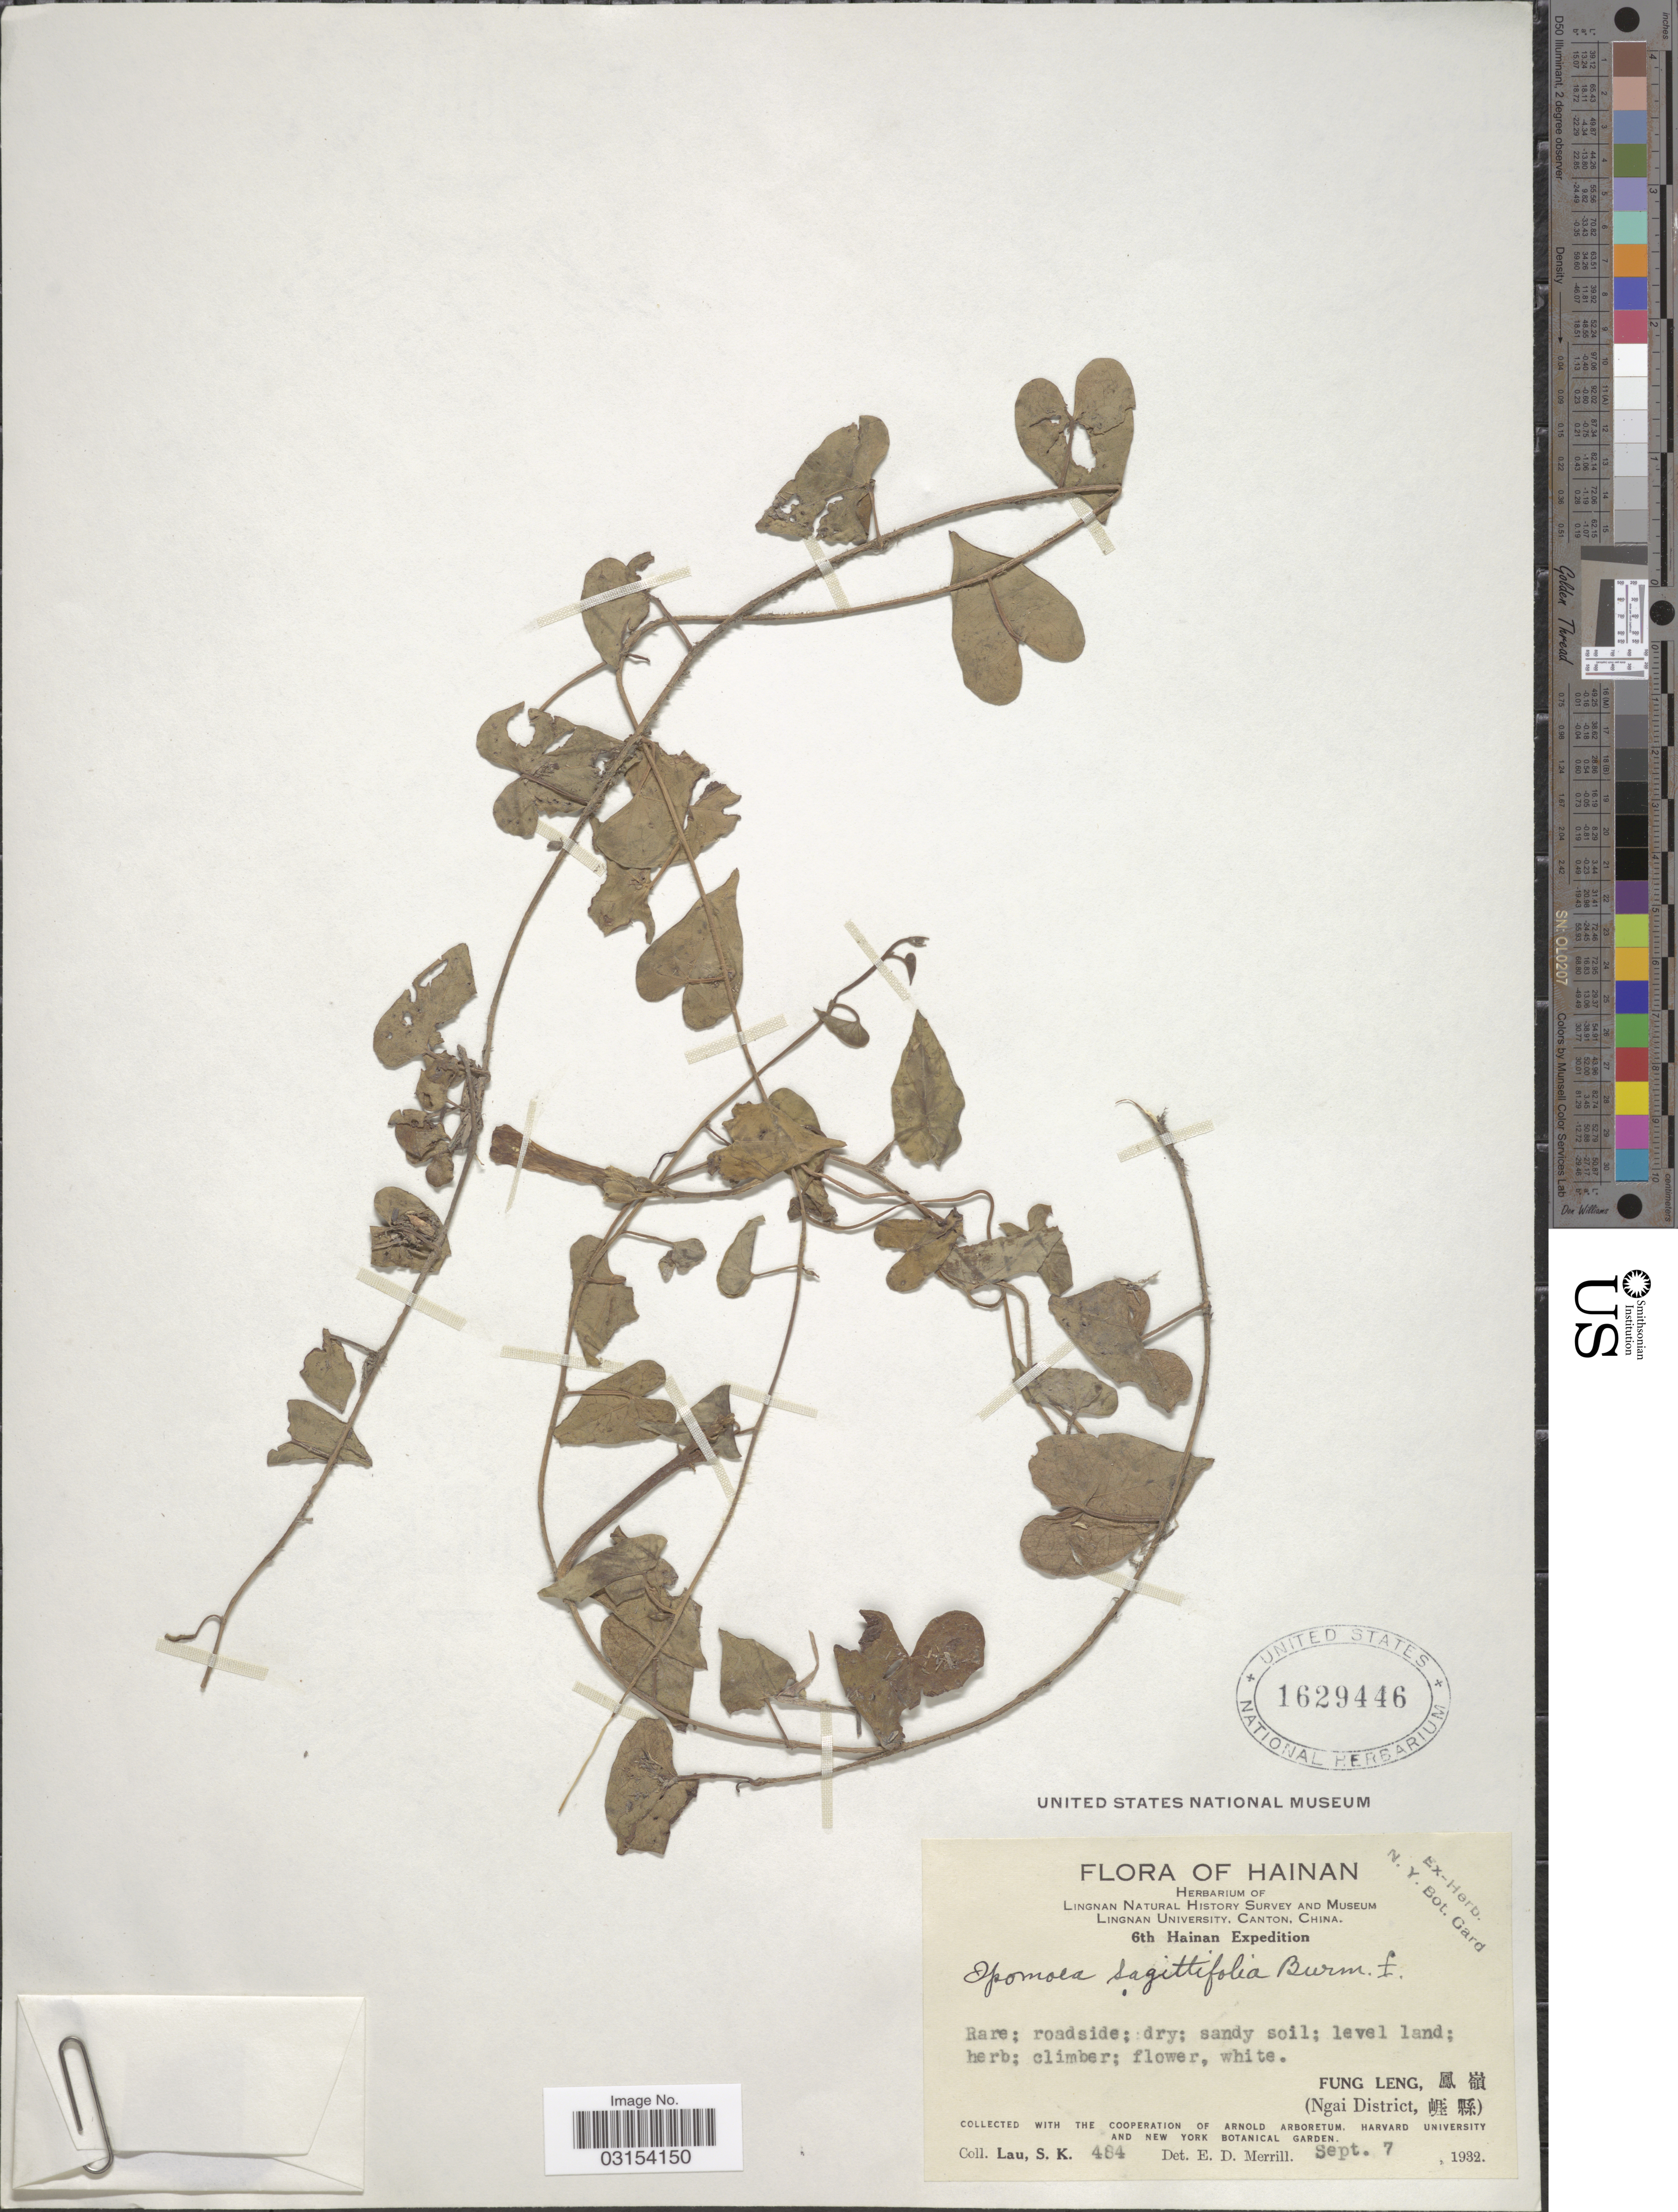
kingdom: Plantae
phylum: Tracheophyta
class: Magnoliopsida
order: Solanales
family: Convolvulaceae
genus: Ipomoea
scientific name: Ipomoea sagittifolia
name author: Hochr.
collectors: S. K. Lau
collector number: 484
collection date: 1932-09-07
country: China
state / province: Hainan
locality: Hainan,Fung Leng (Ngai District.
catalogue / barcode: US 1629446